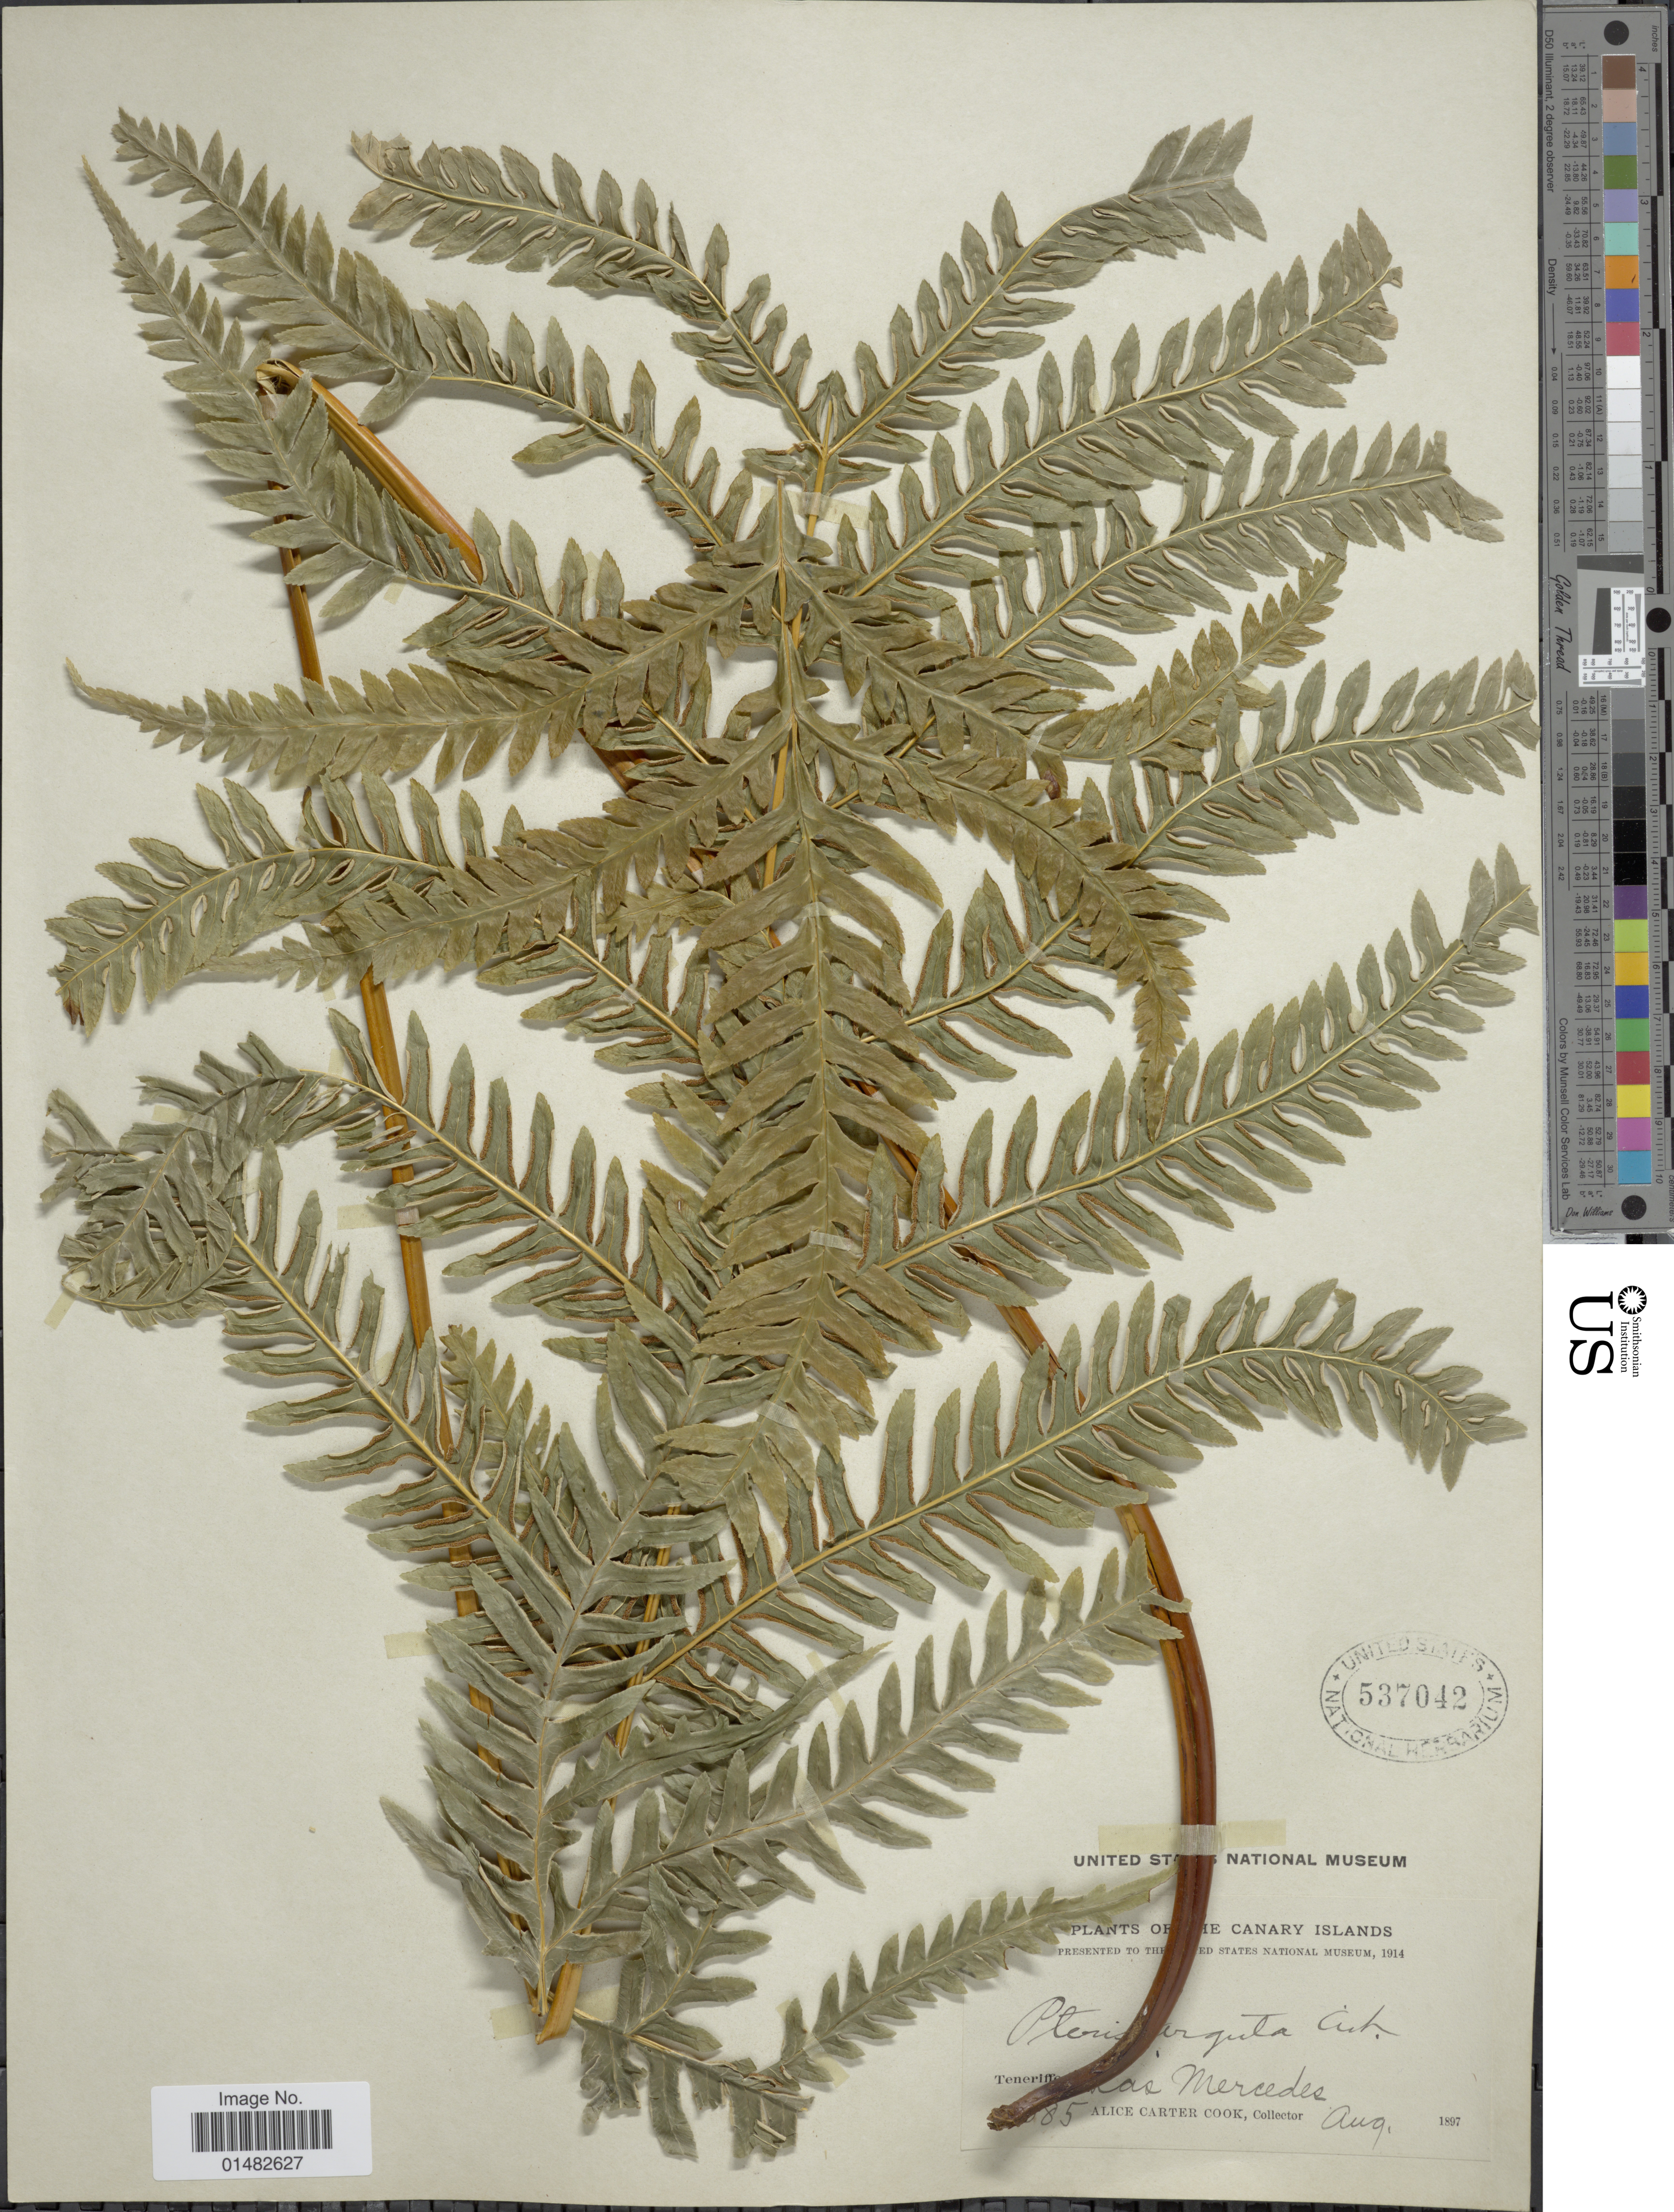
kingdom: Plantae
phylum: Tracheophyta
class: Polypodiopsida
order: Polypodiales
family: Pteridaceae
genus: Pteris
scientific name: Pteris arguta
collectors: Alice C. Cook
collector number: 85*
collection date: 1897-08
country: Spain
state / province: Canarias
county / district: Santa Cruz de Tenerife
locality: The Canary Islands: Teneriffe: Las Mercedes.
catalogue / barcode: US 537042